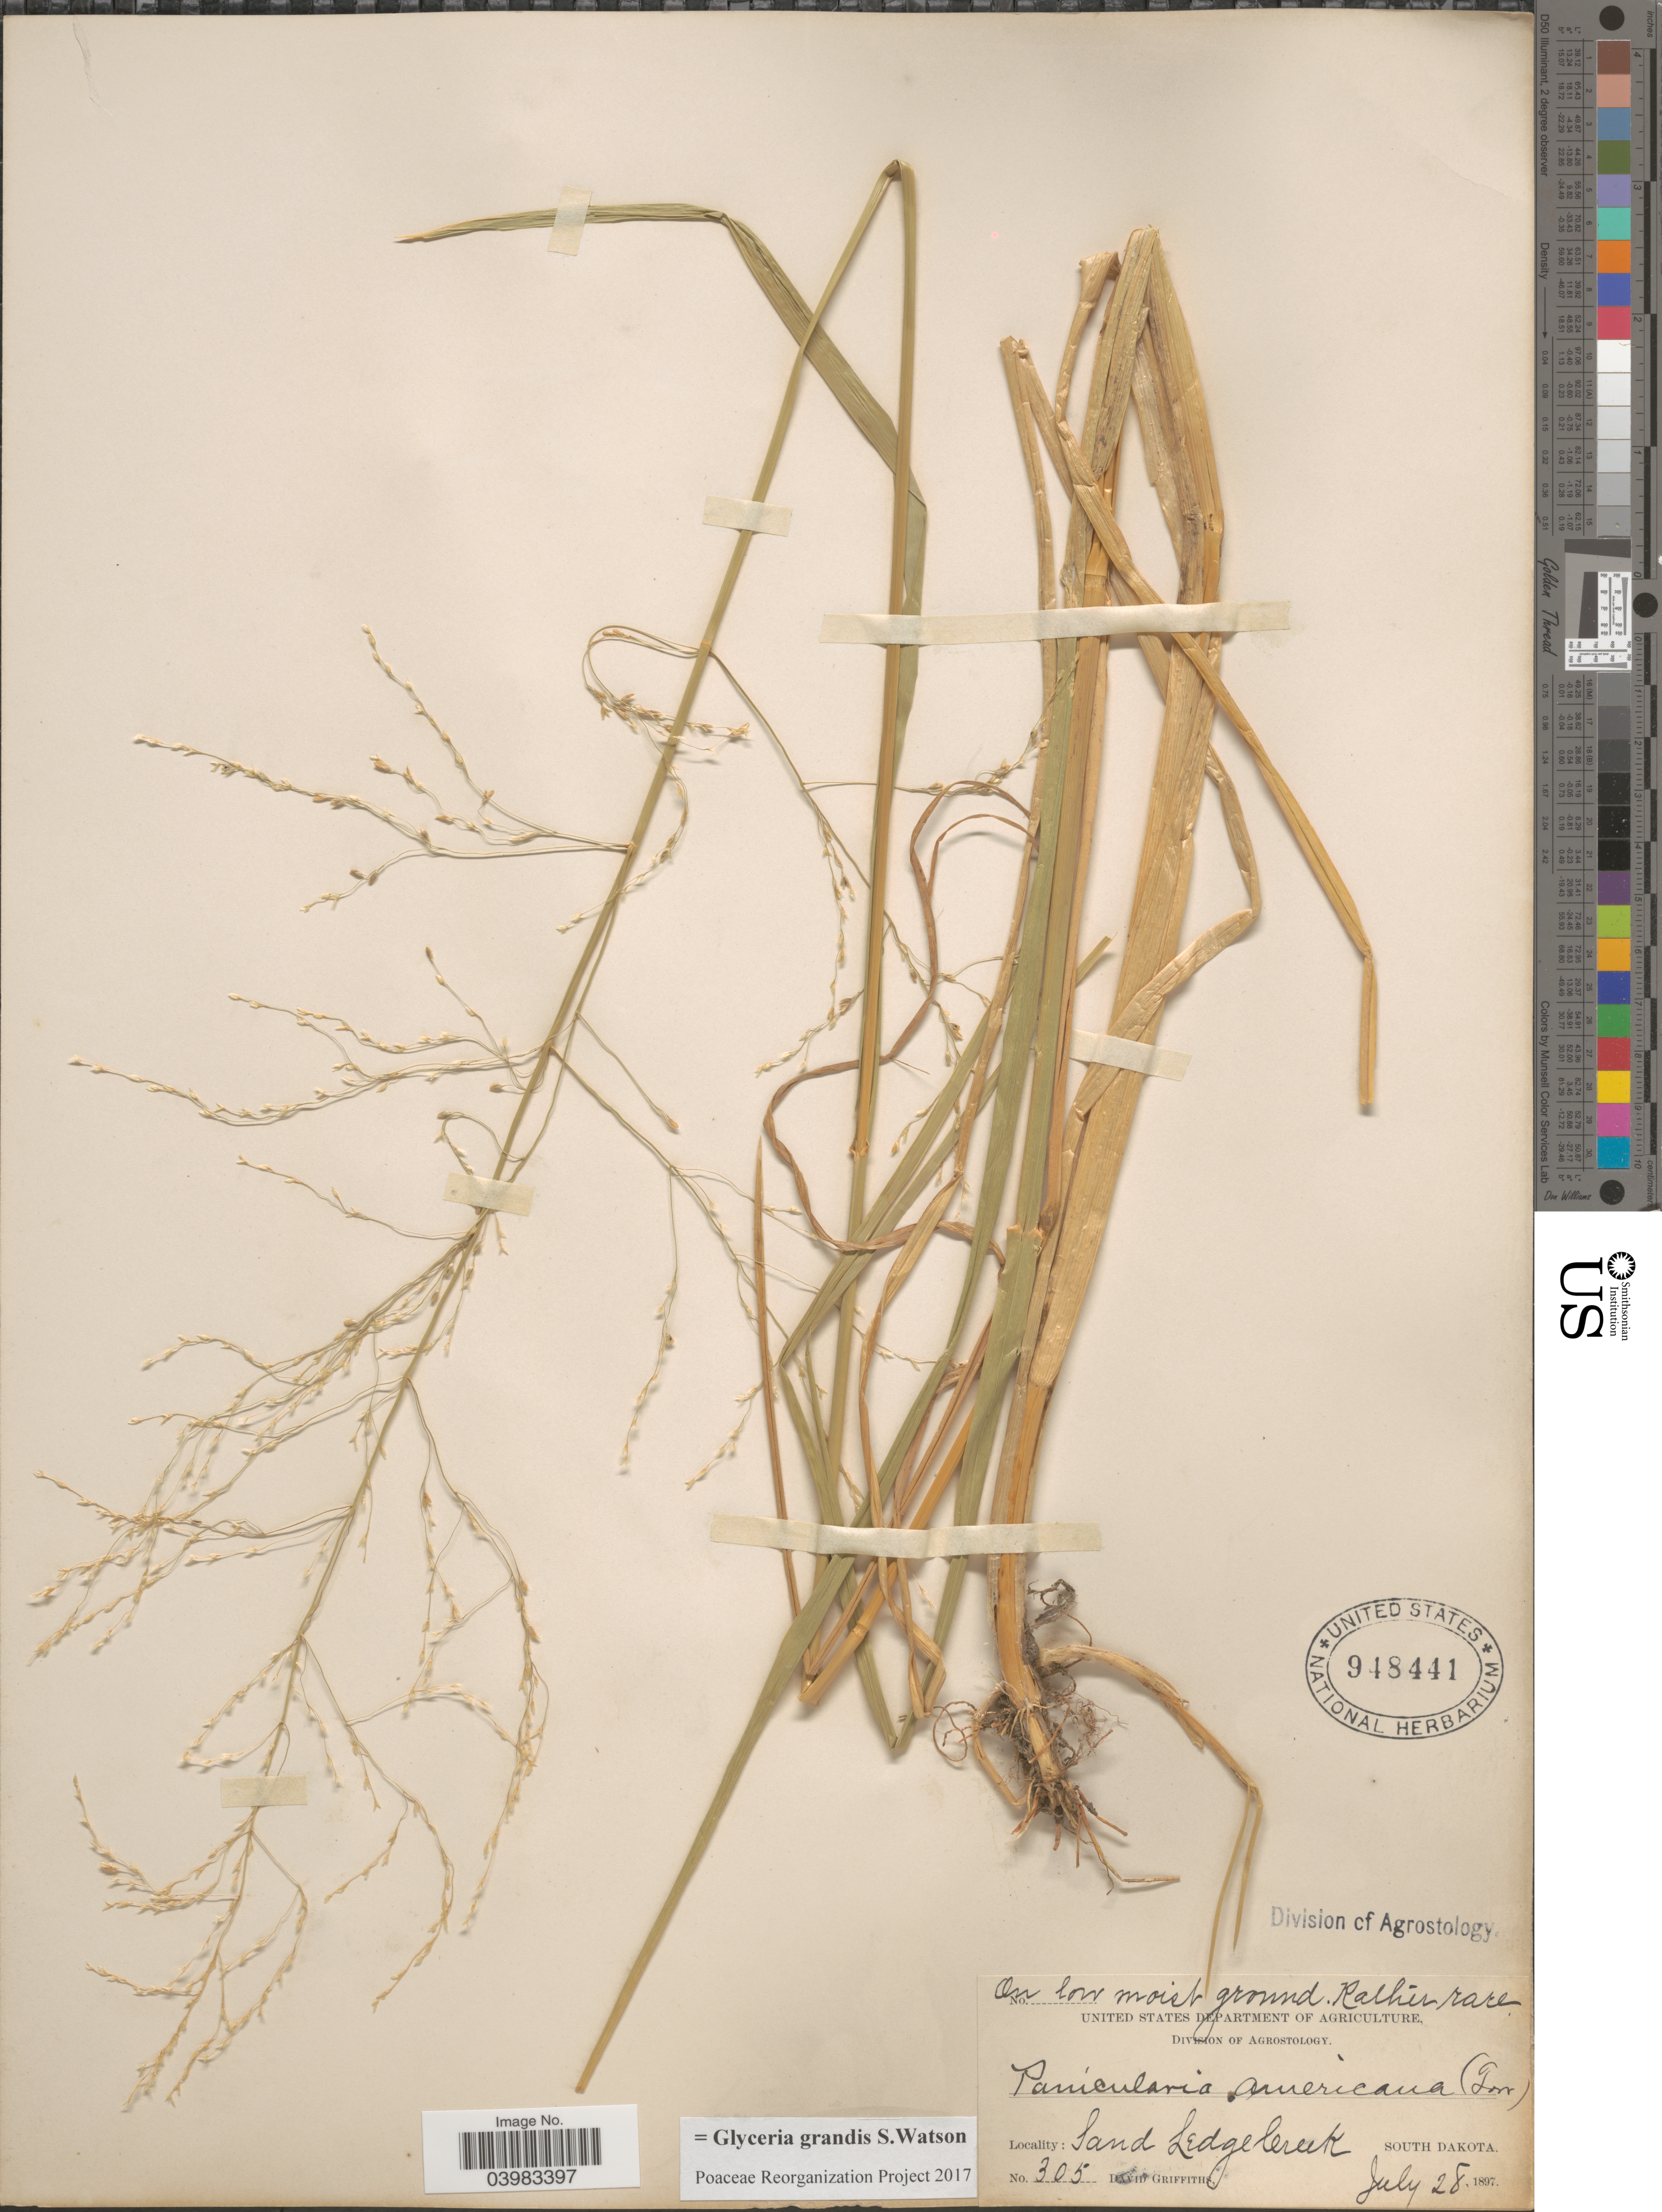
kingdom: Plantae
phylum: Tracheophyta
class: Liliopsida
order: Poales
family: Poaceae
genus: Glyceria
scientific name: Glyceria grandis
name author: S. Watson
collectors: D. Griffiths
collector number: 305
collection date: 1897-07-28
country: United States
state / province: South Dakota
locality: Sand Ledge Creek.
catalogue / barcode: US 948441